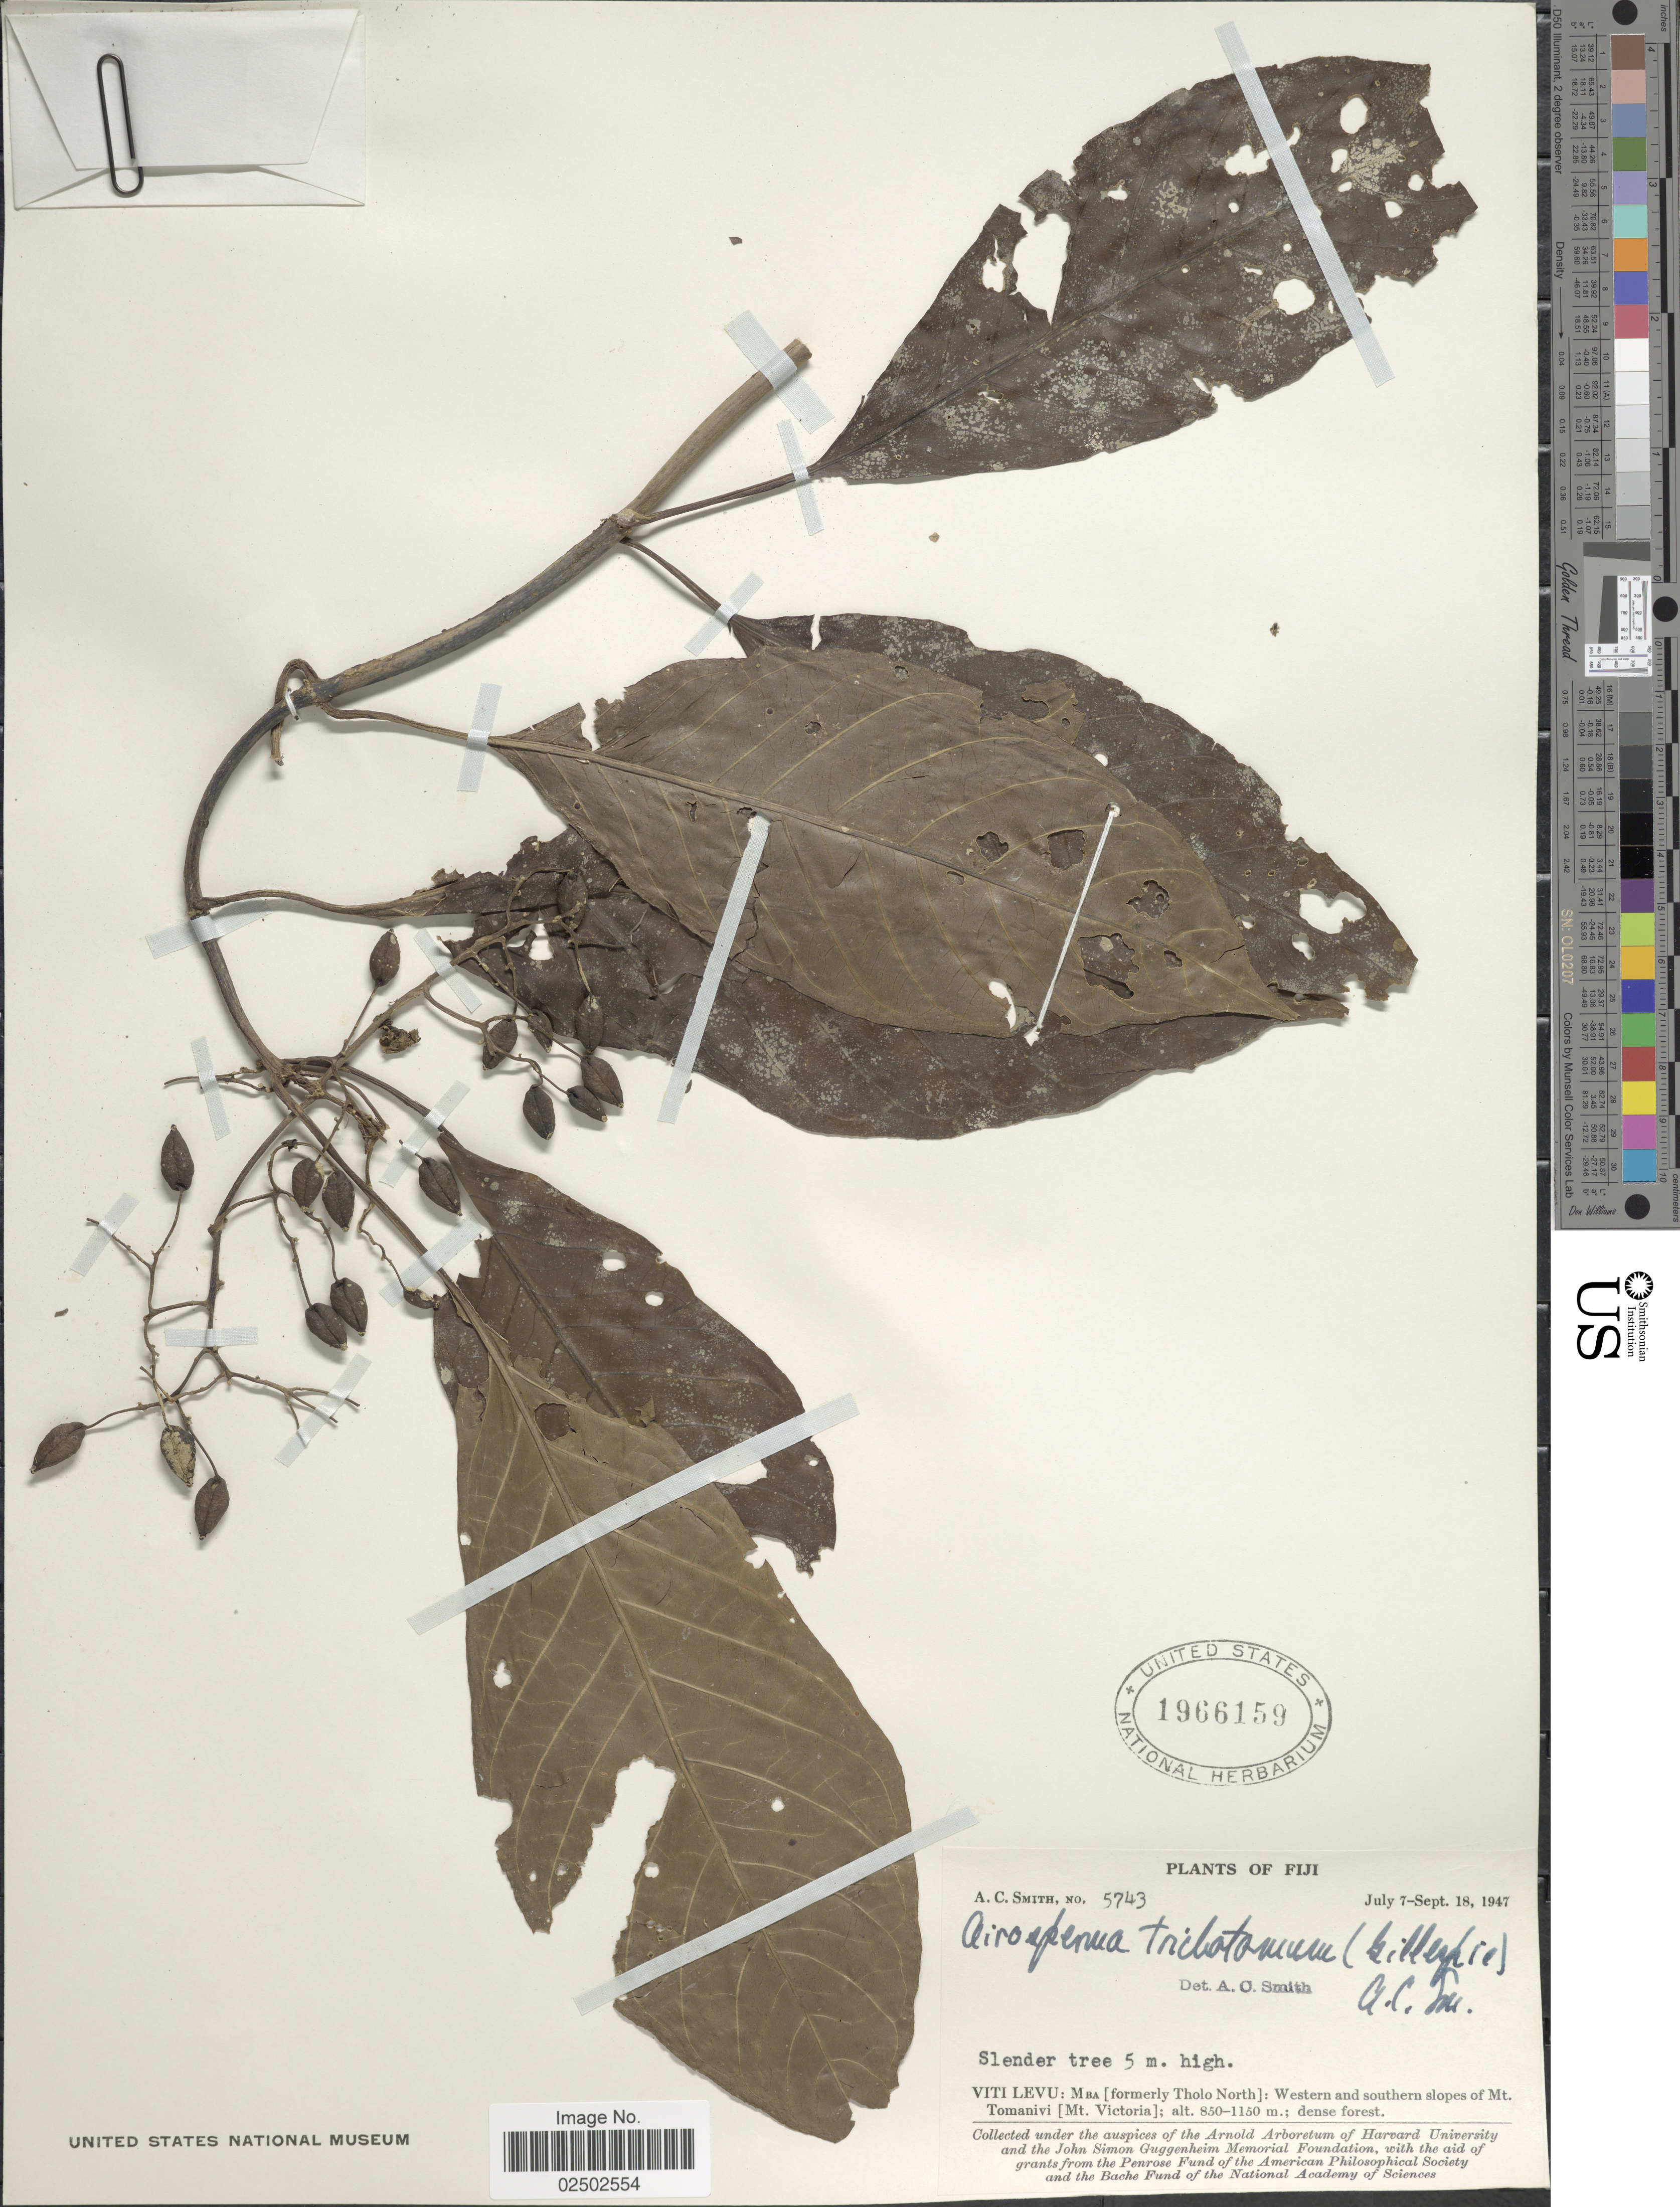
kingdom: Plantae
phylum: Tracheophyta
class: Magnoliopsida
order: Gentianales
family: Rubiaceae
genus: Airosperma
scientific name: Airosperma trichotomum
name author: (Gillespie) A.C. Sm.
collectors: A. C. Smith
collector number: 5443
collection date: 1947-07-07/1947-09-18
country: Fiji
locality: Viti Levu: Mba (formerly Tholo North) : Western and southern slopes of Mt. Tomanivi (Mt. Victoria)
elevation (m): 850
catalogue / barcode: US 1966159